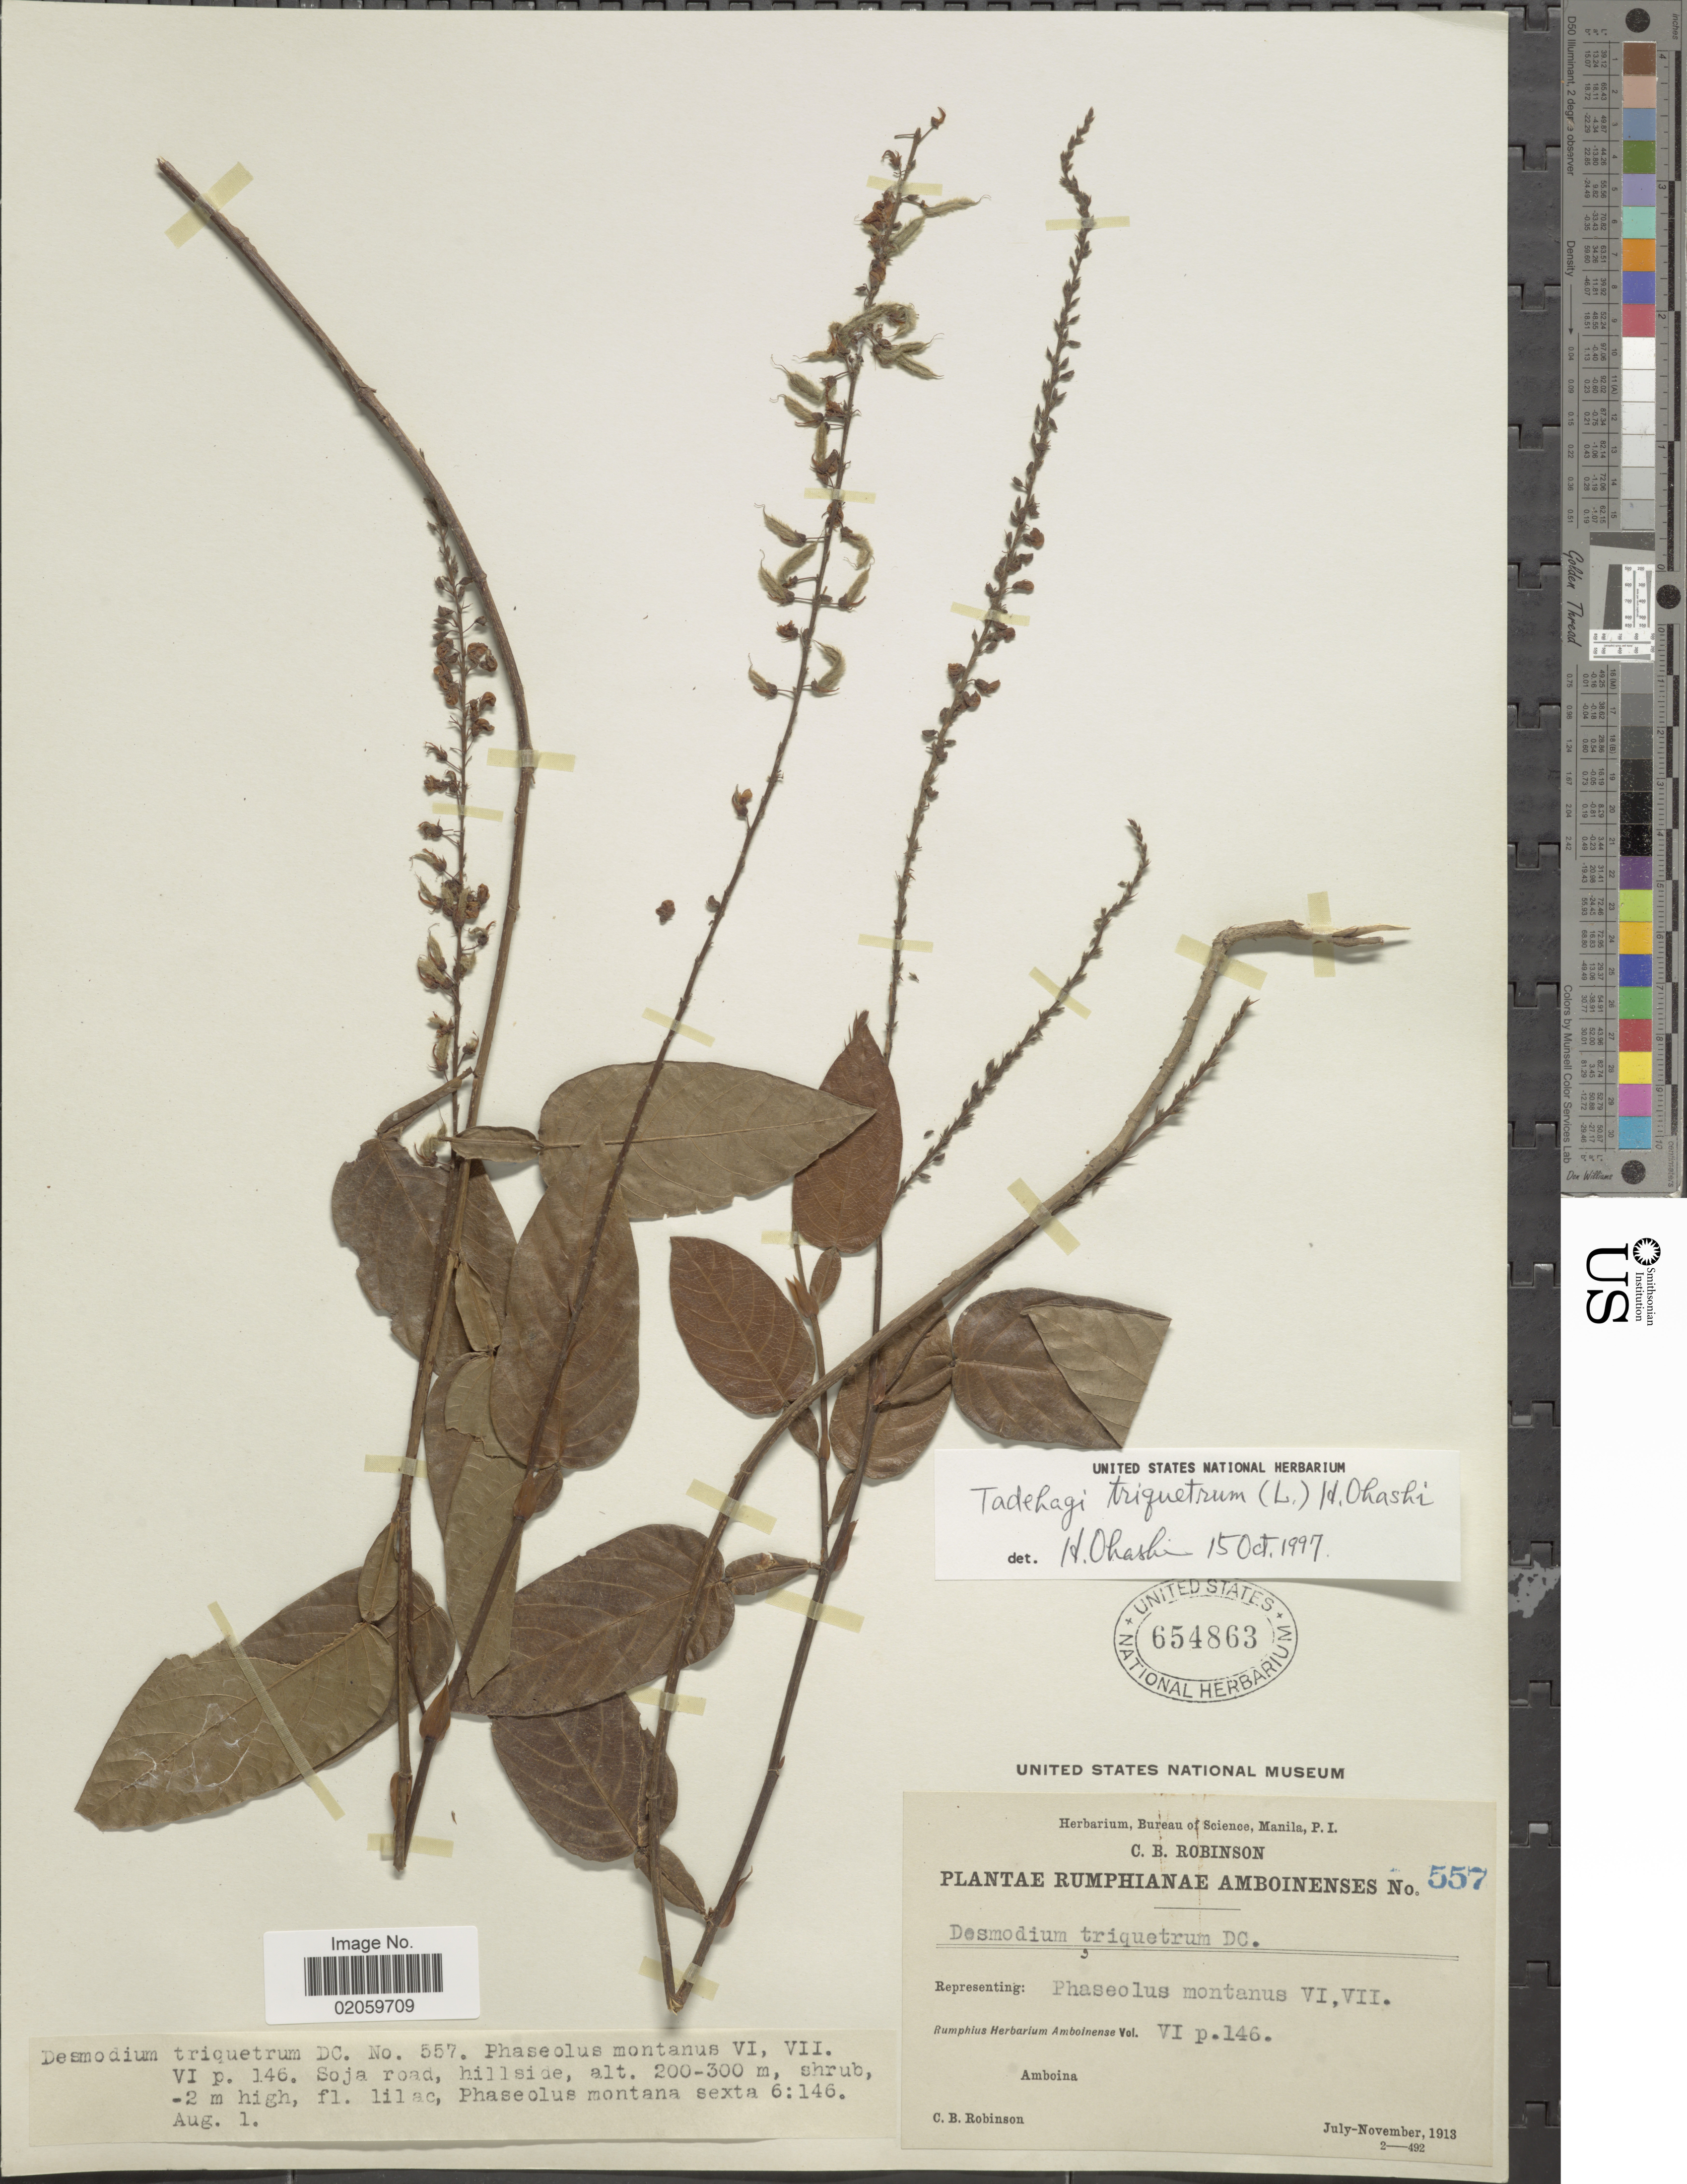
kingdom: Plantae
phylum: Tracheophyta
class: Magnoliopsida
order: Fabales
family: Fabaceae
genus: Tadehagi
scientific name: Tadehagi triquetrum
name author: (L.) H. Ohashi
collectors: C. Robinson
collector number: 557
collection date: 1913-07/1913-11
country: Indonesia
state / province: Maluku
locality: Amboina, Soja Road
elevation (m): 200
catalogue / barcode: US 654863